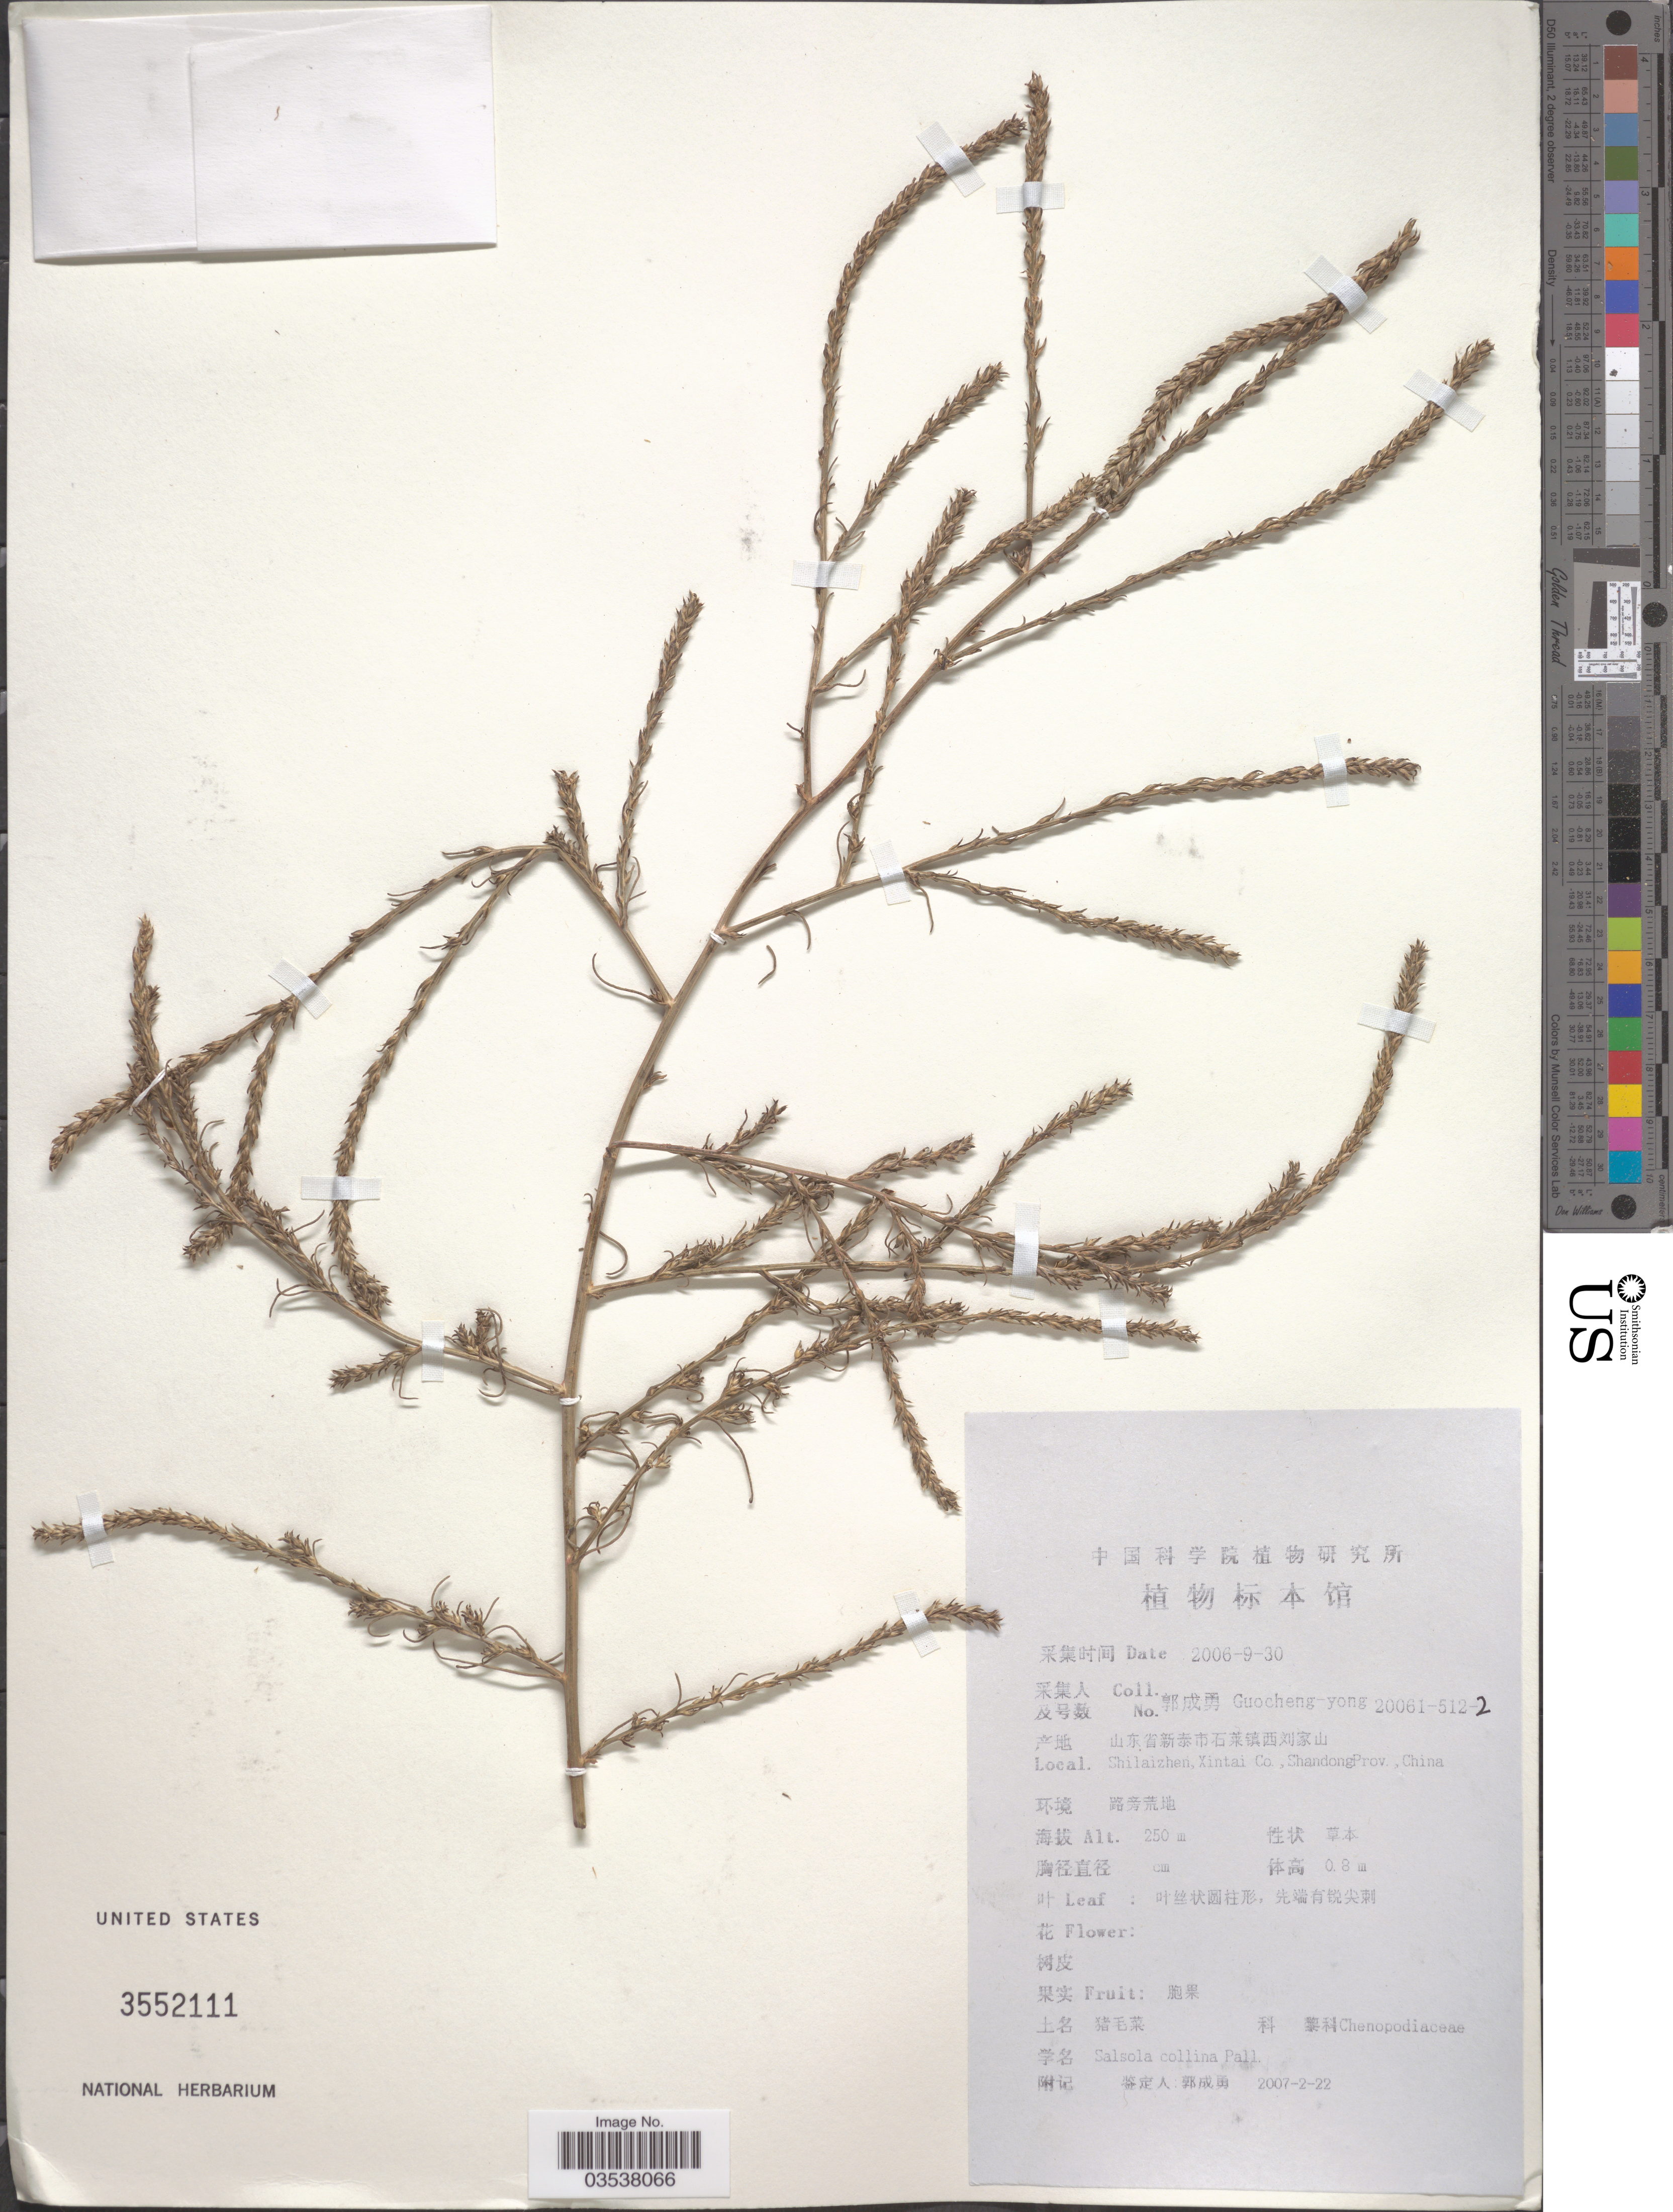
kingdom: Plantae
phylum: Tracheophyta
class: Magnoliopsida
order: Caryophyllales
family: Amaranthaceae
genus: Salsola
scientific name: Salsola collina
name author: Pall.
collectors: Guo cheng-yong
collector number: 20061-512-2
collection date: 2006-09-30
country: China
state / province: Shandong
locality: Shilaizhen, Xintai Co., Shandong Prov.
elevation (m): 250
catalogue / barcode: US 3552111